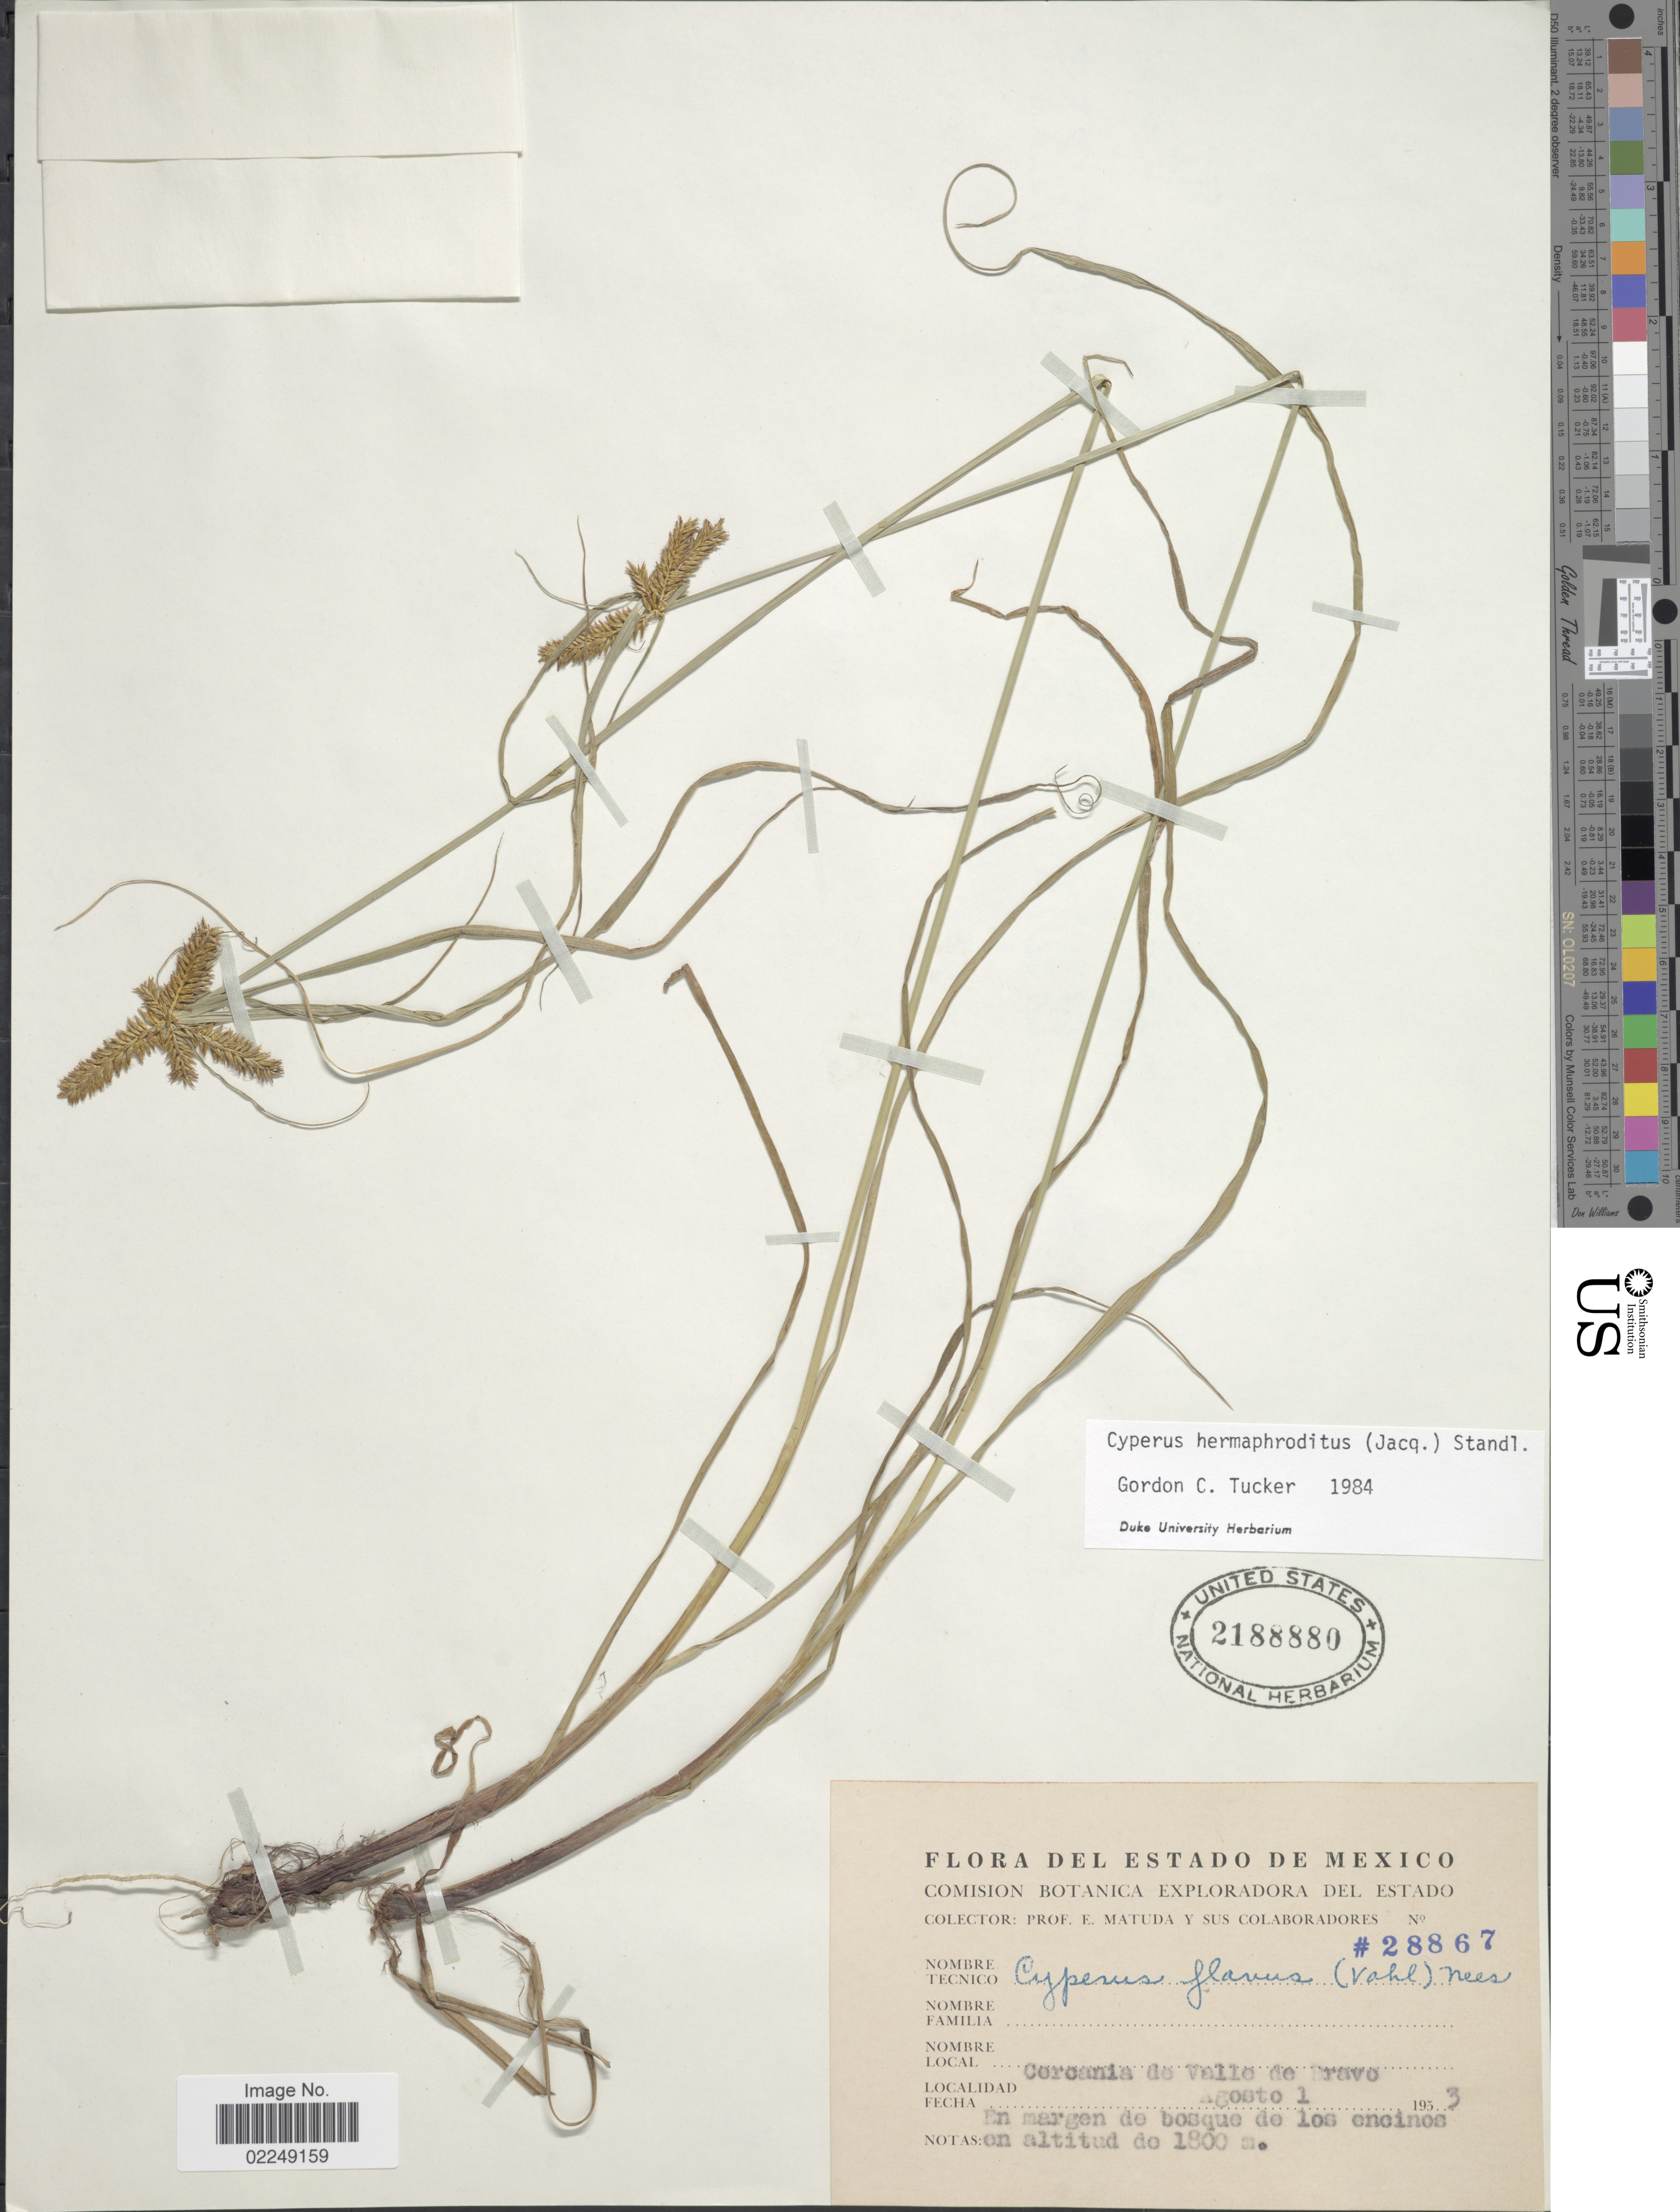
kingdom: Plantae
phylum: Tracheophyta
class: Liliopsida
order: Poales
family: Cyperaceae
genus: Cyperus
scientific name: Cyperus hermaphroditus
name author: (Jacq.) Standl.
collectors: E. Matuda & Sus Colaboradores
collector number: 28867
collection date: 1953-08-01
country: Mexico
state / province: México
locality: Cercania de Valle de Bravo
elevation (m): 1800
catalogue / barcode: US 2188880